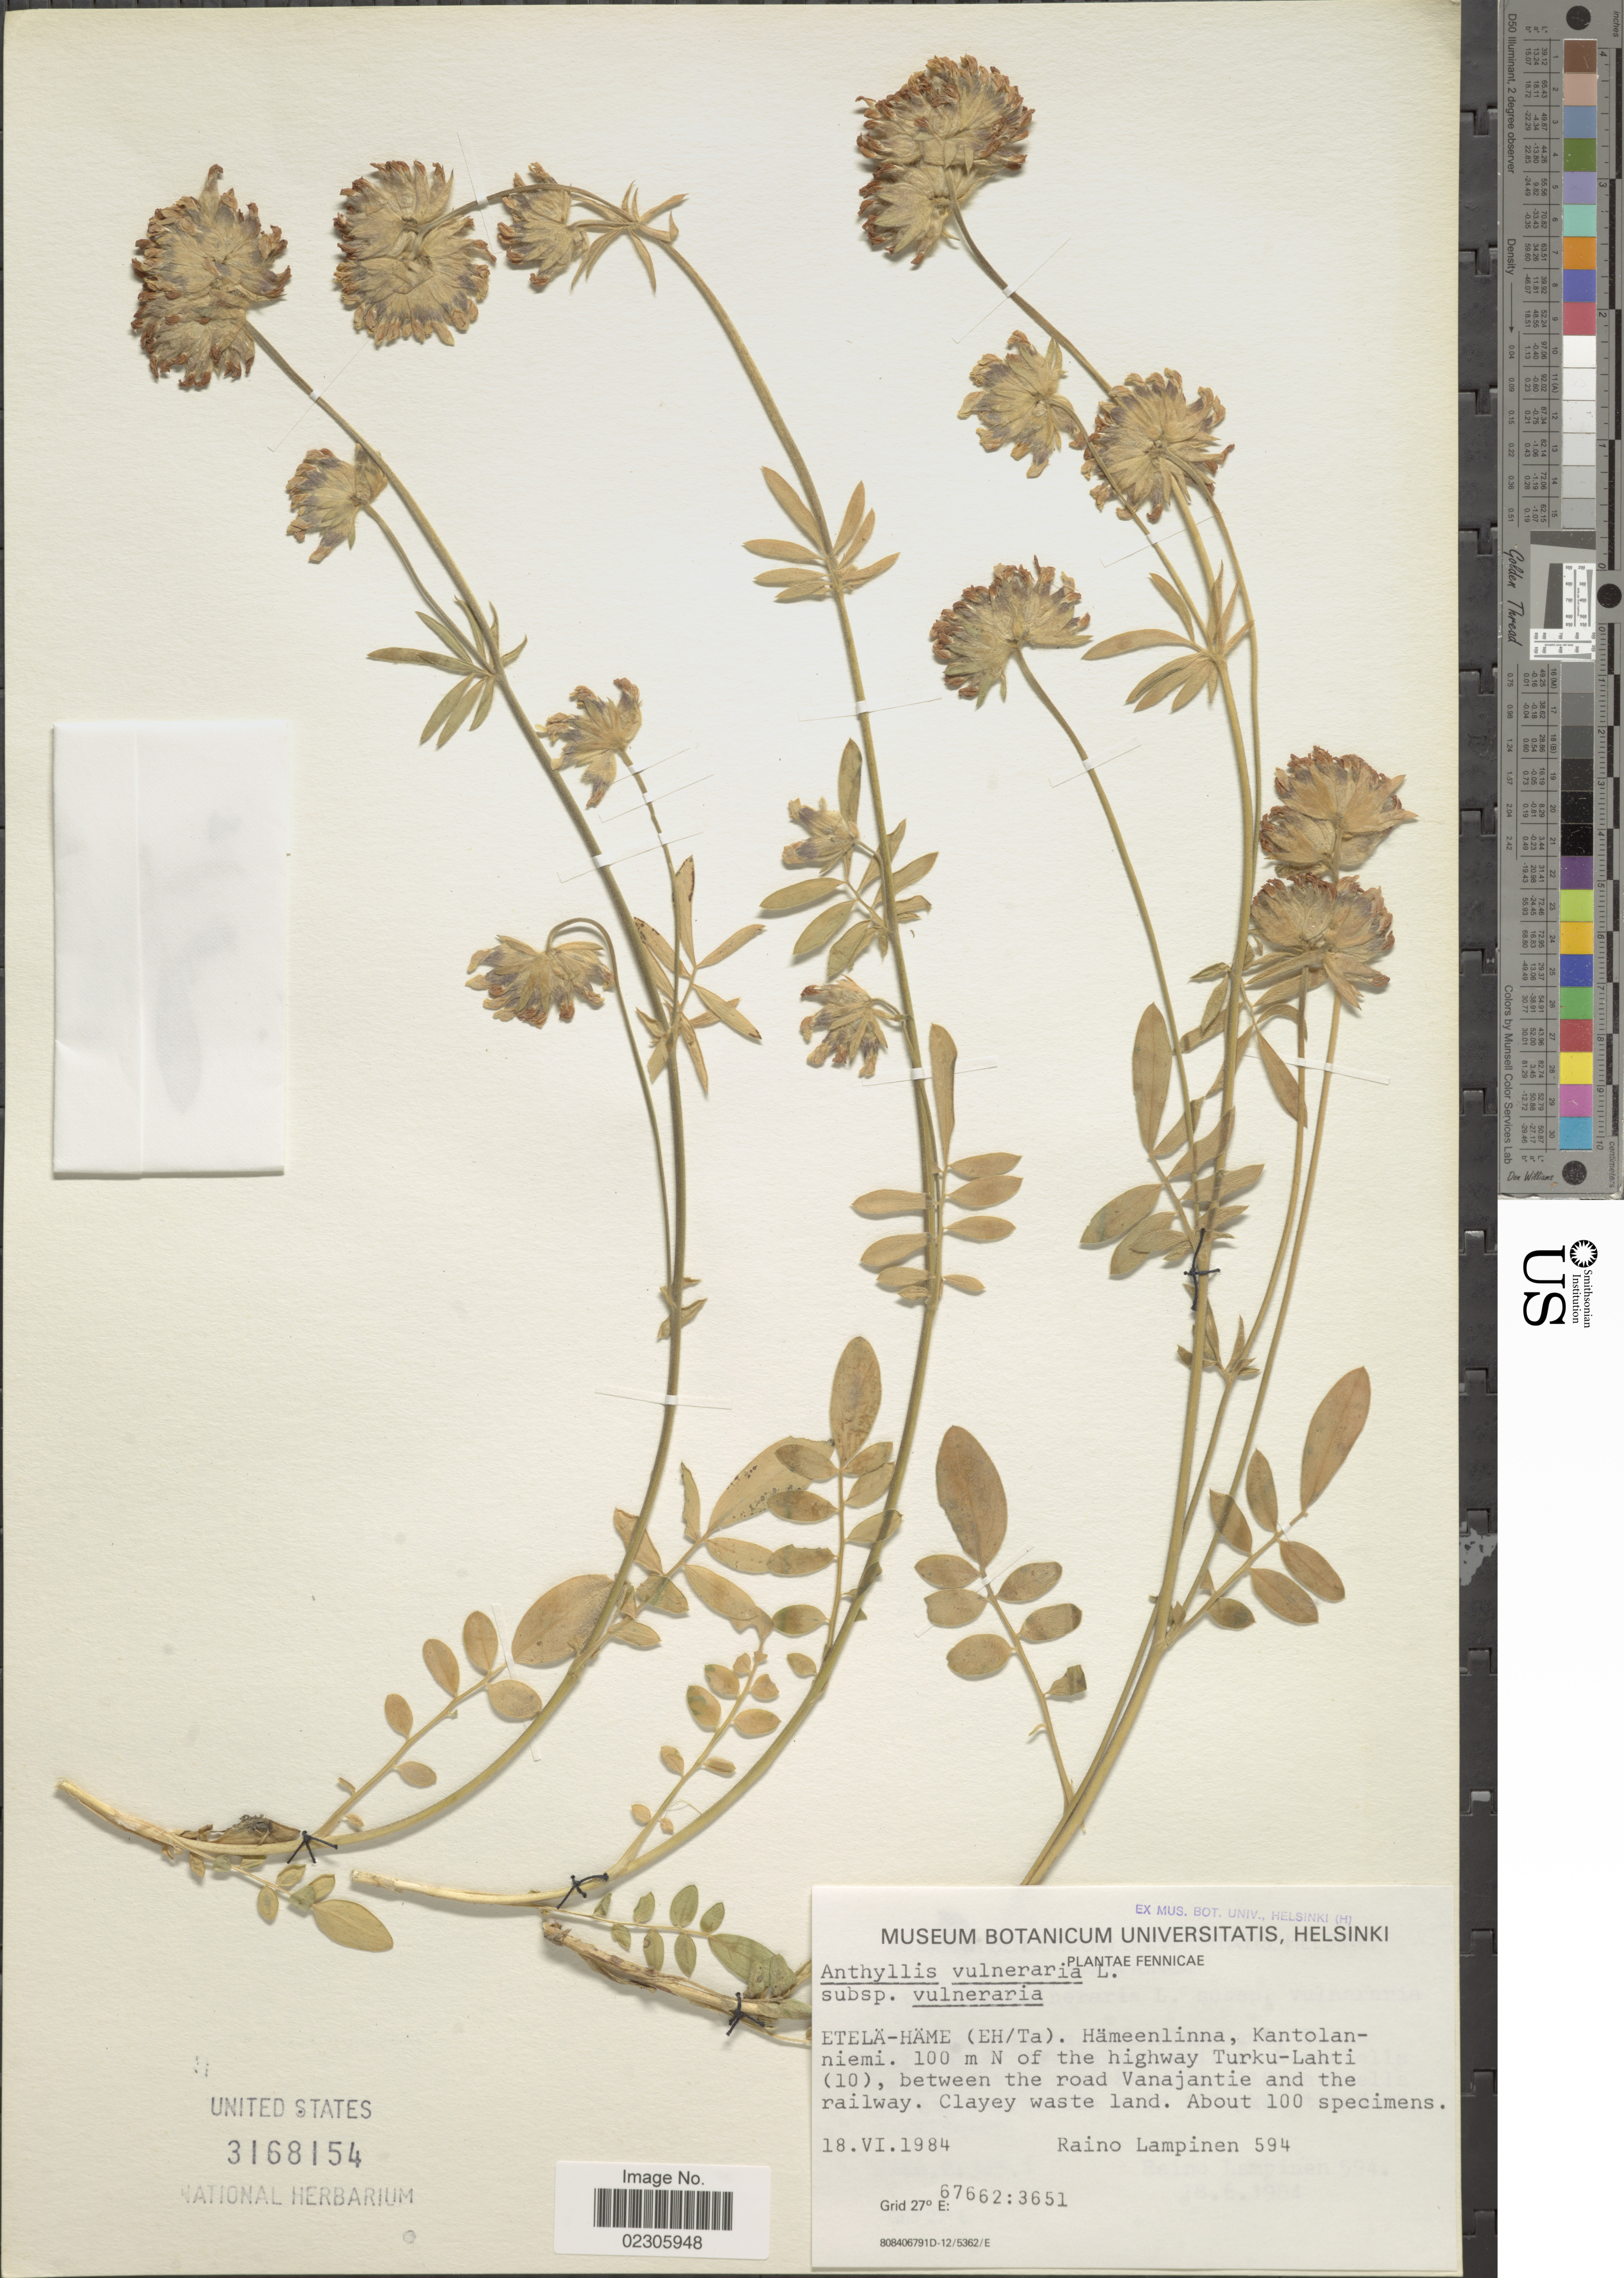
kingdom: Plantae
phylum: Tracheophyta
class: Magnoliopsida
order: Fabales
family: Fabaceae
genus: Anthyllis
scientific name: Anthyllis vulneraria subsp. vulneraria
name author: L.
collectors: R. Lampinen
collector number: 594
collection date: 1984-06-18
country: Finland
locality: Fennicae, Etela-Hame (Eh/Ta), Hameenlinna, Kantolanniemi, N of the highway Turku-Lahti (10), between the road Vanajantie and the railway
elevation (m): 100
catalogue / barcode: US 3168154